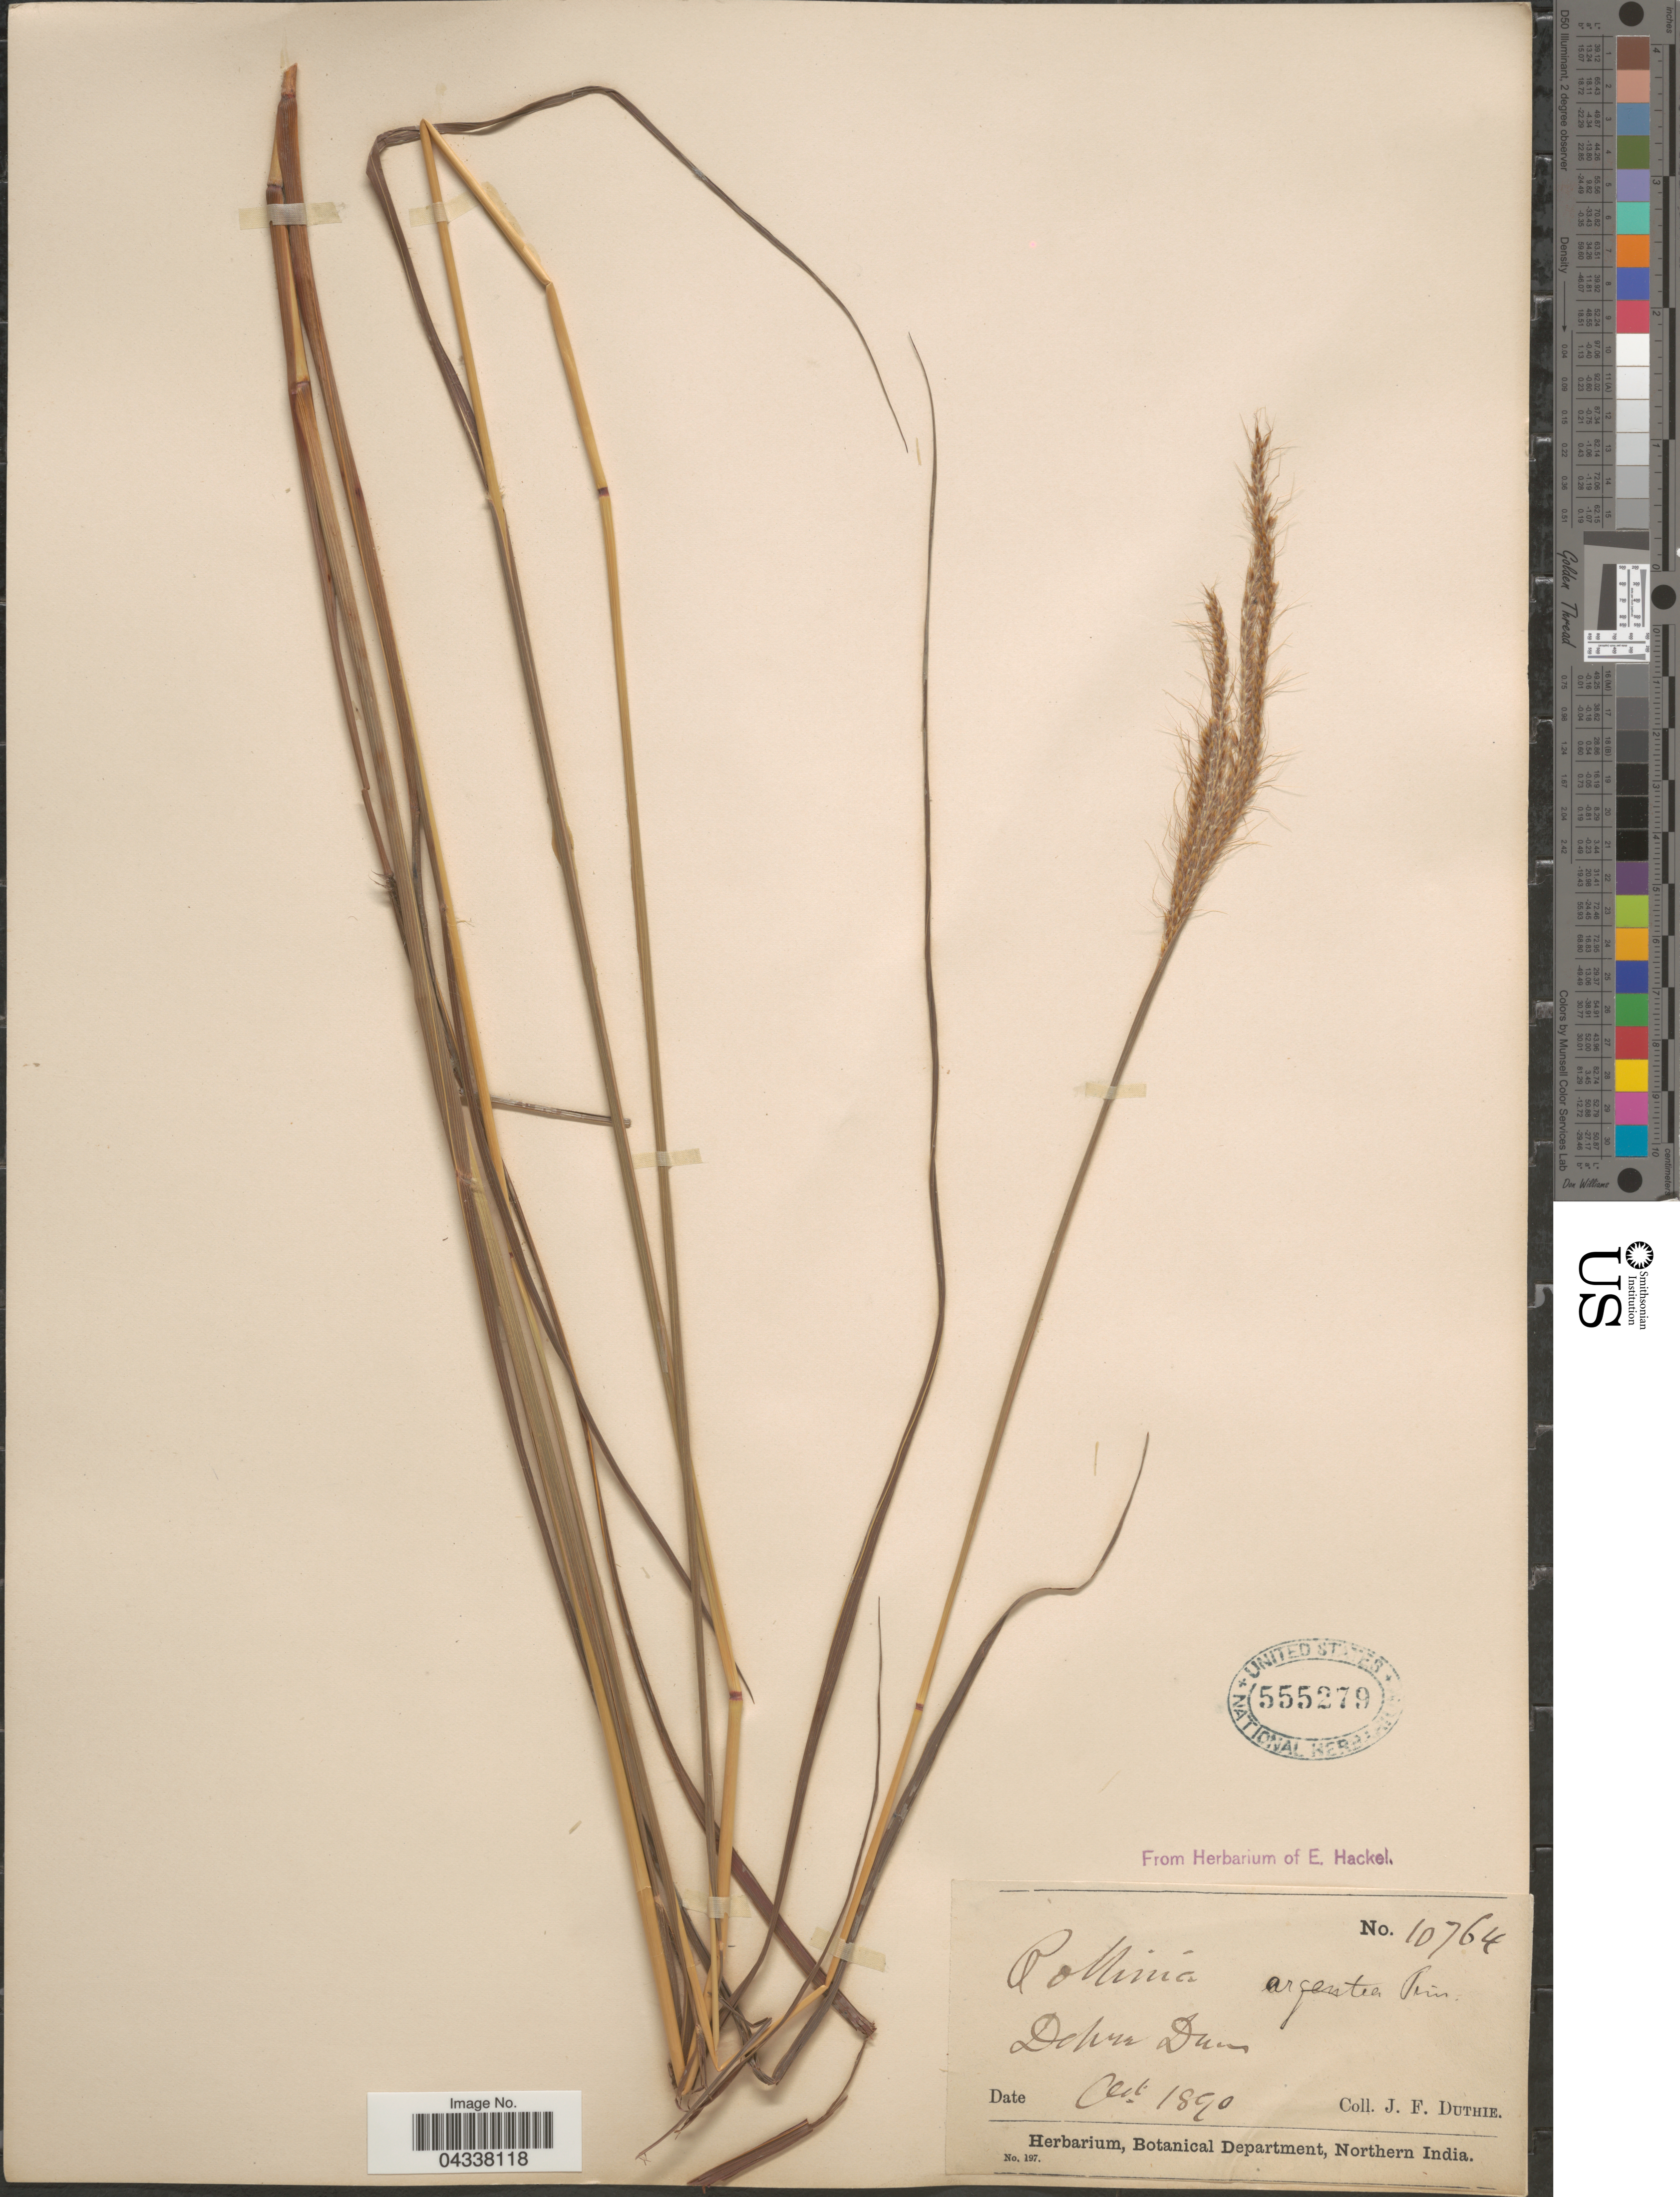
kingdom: Plantae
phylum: Tracheophyta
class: Liliopsida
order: Poales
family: Poaceae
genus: Pseudopogonatherum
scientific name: Pseudopogonatherum trispicatum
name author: (Schult.) Ohwi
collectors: J. F. Duthie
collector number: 10764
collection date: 1890-10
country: India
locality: Dehra Dun.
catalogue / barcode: US 555279